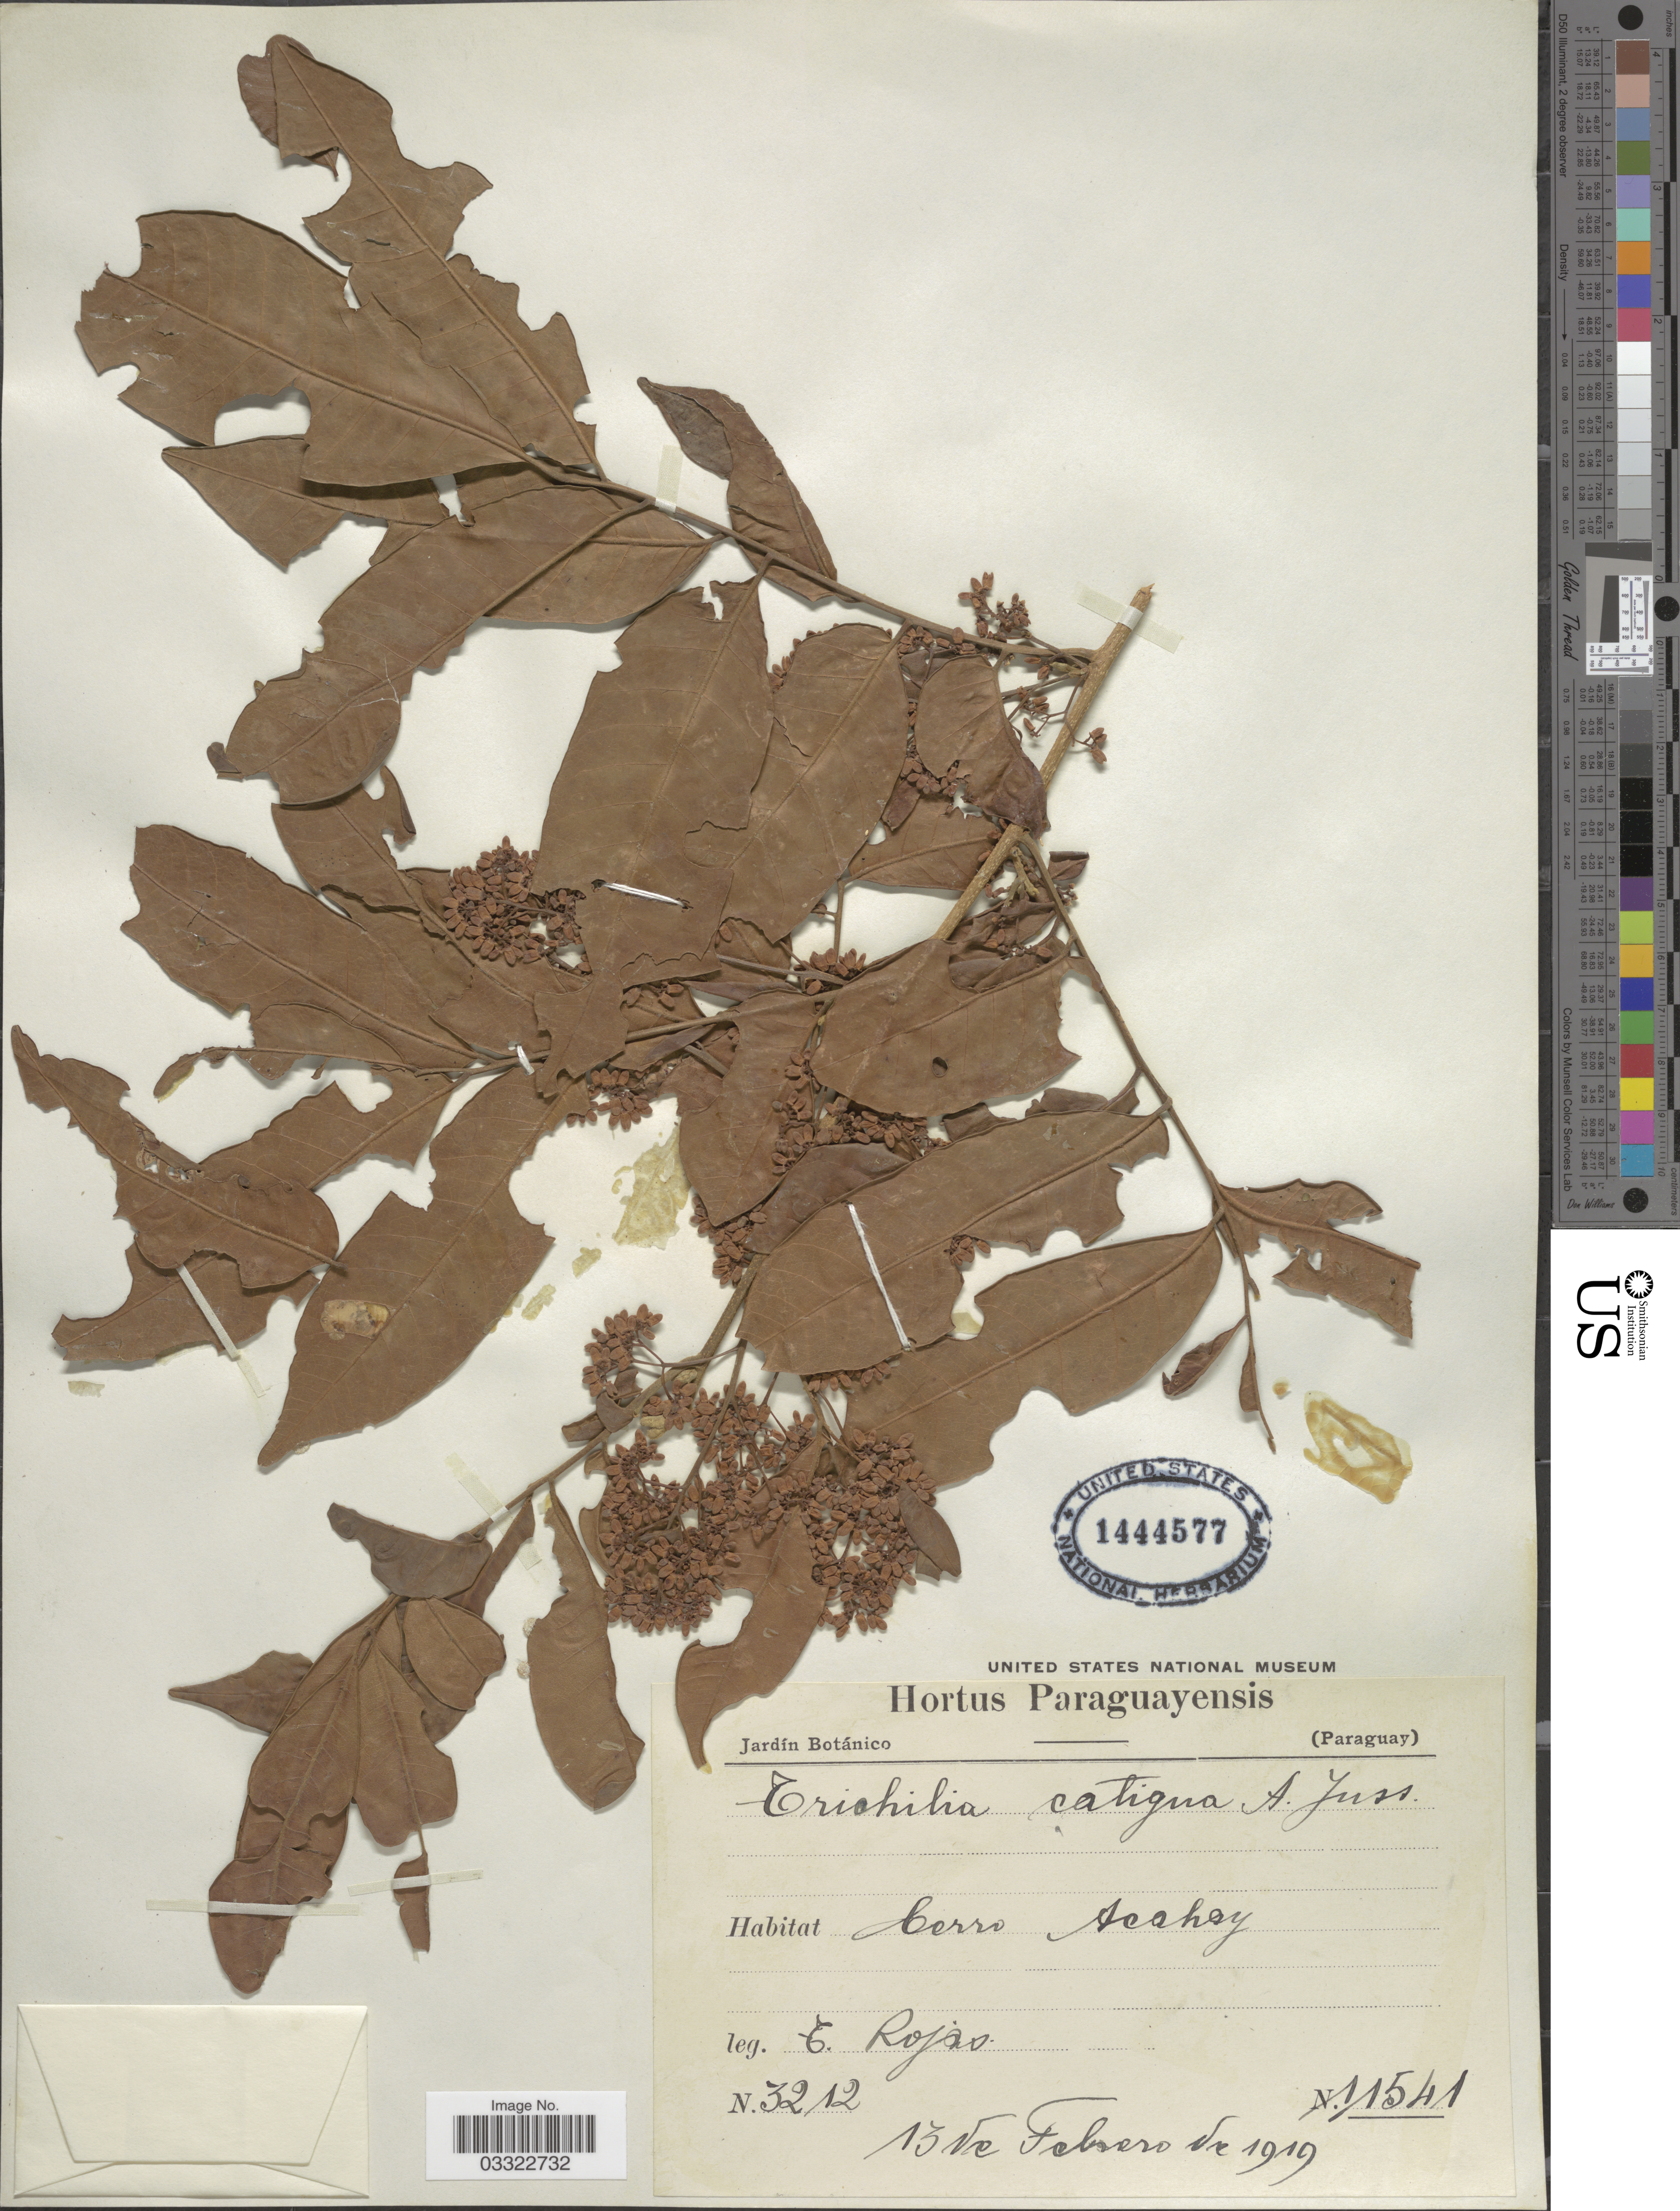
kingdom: Plantae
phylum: Tracheophyta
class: Magnoliopsida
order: Sapindales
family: Meliaceae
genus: Trichilia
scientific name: Trichilia catigua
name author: A. Juss.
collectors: C. Rojas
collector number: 3212/11541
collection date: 1919-02-15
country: Paraguay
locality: Cerro Acahay.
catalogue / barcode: US 1444577